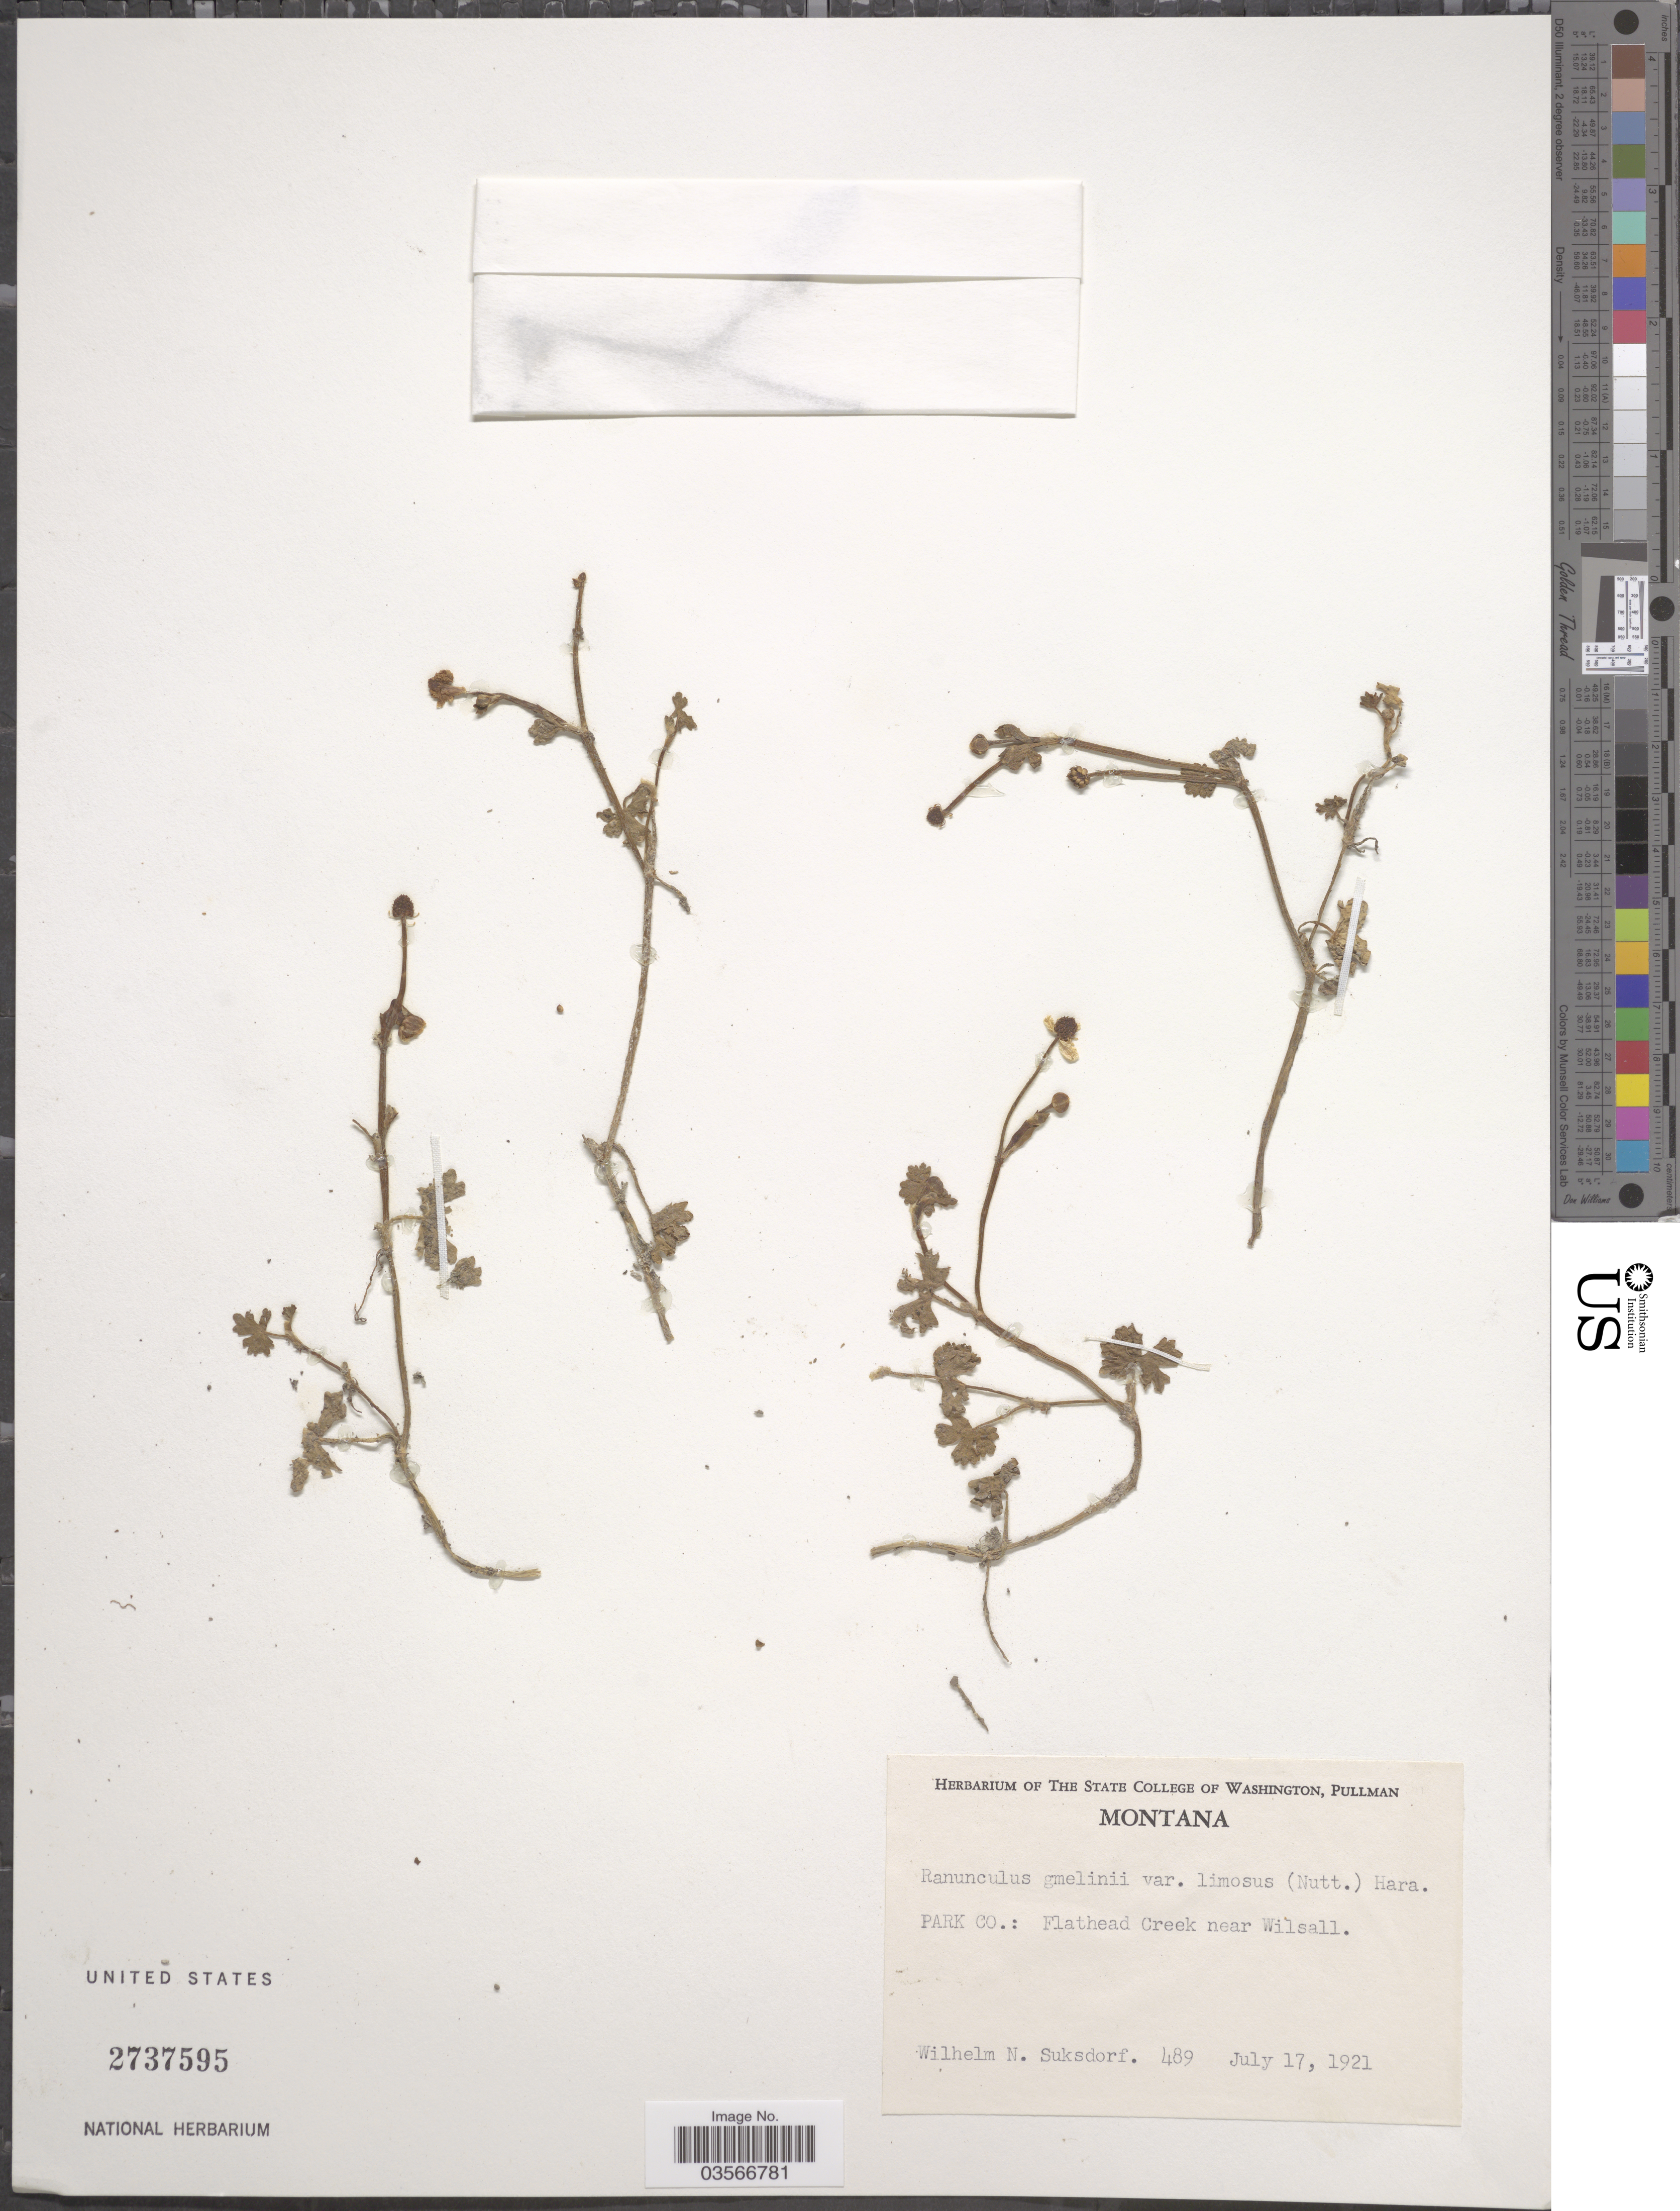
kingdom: Plantae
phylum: Tracheophyta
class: Magnoliopsida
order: Ranunculales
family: Ranunculaceae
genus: Ranunculus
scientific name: Ranunculus gmelinii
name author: DC.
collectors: W. N. Suksdorf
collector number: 489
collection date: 1921-07-17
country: United States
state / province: Montana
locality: Park Co.: Flathead Creek near Wilsall.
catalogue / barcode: US 2737595